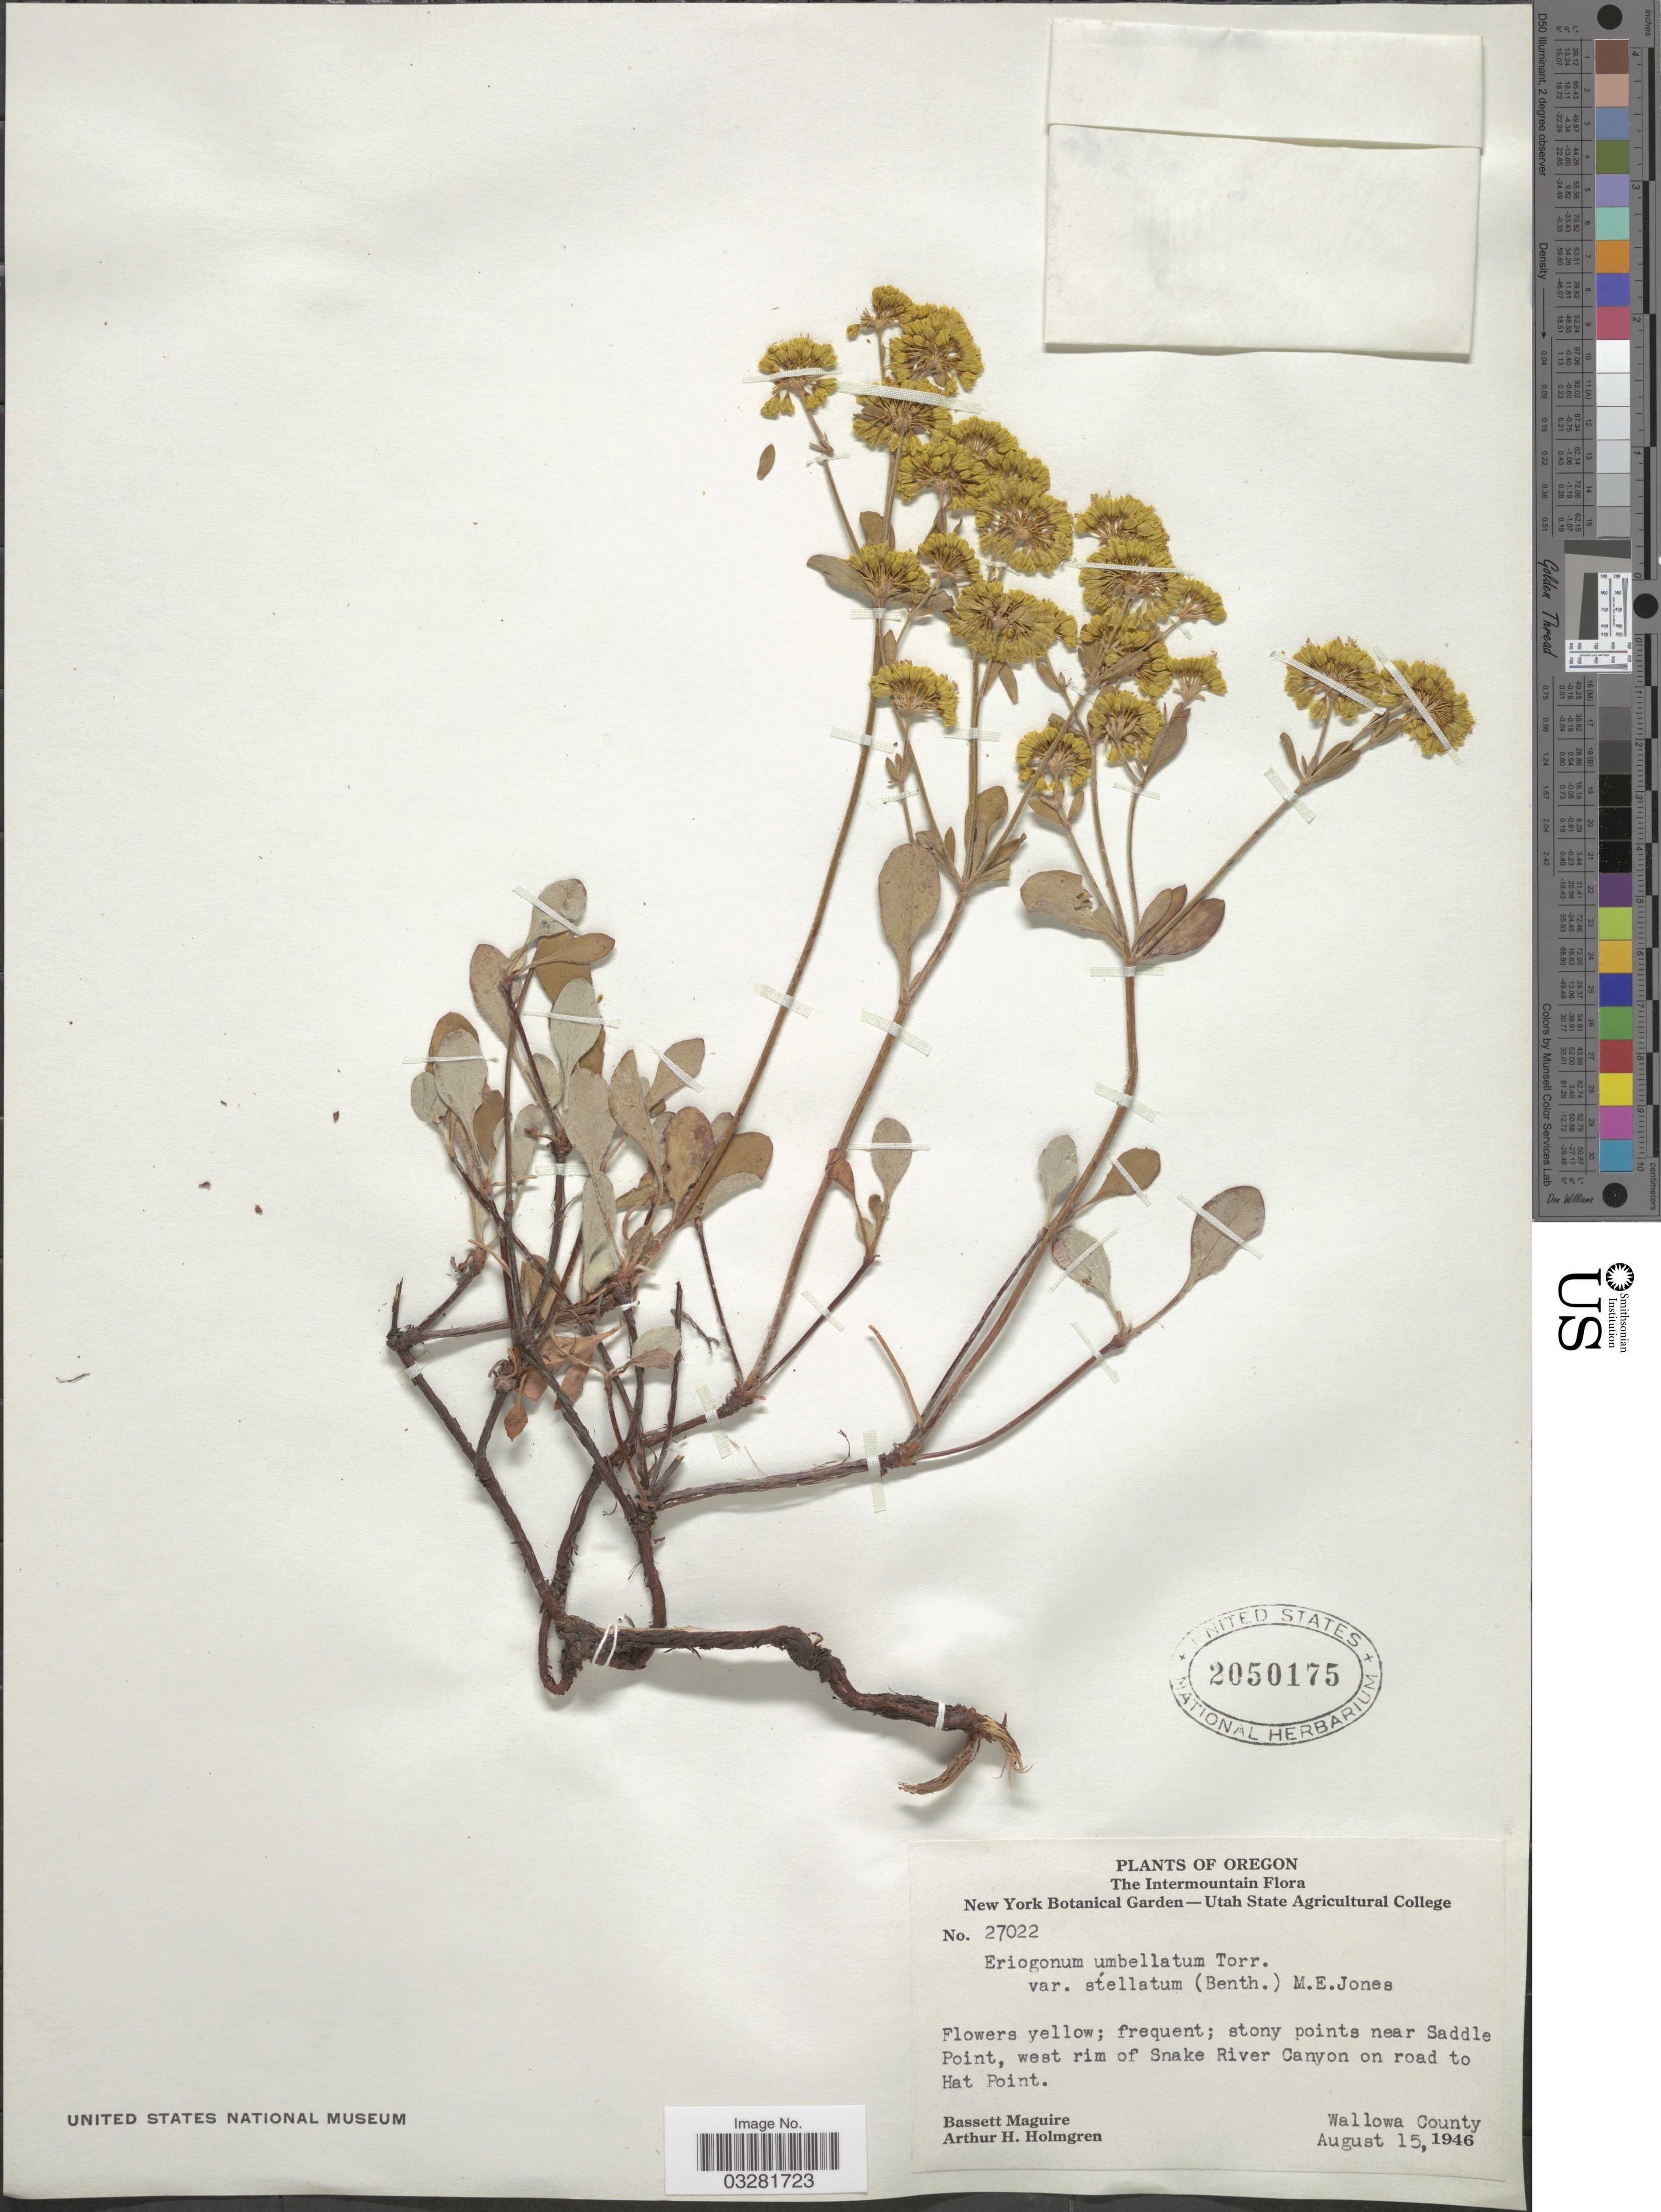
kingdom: Plantae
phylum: Tracheophyta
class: Magnoliopsida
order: Caryophyllales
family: Polygonaceae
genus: Eriogonum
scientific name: Eriogonum umbellatum var. stellatum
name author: (Benth.) M.E. Jones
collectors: B. Maguire & A. H. Holmgren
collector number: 27022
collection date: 1946-08-15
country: United States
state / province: Oregon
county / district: Wallowa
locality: The Intermountain. Stony points near Saddle Point, west rim of Snake River Canyon on road to Hat Point. Wallowa County.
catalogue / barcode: US 2050175